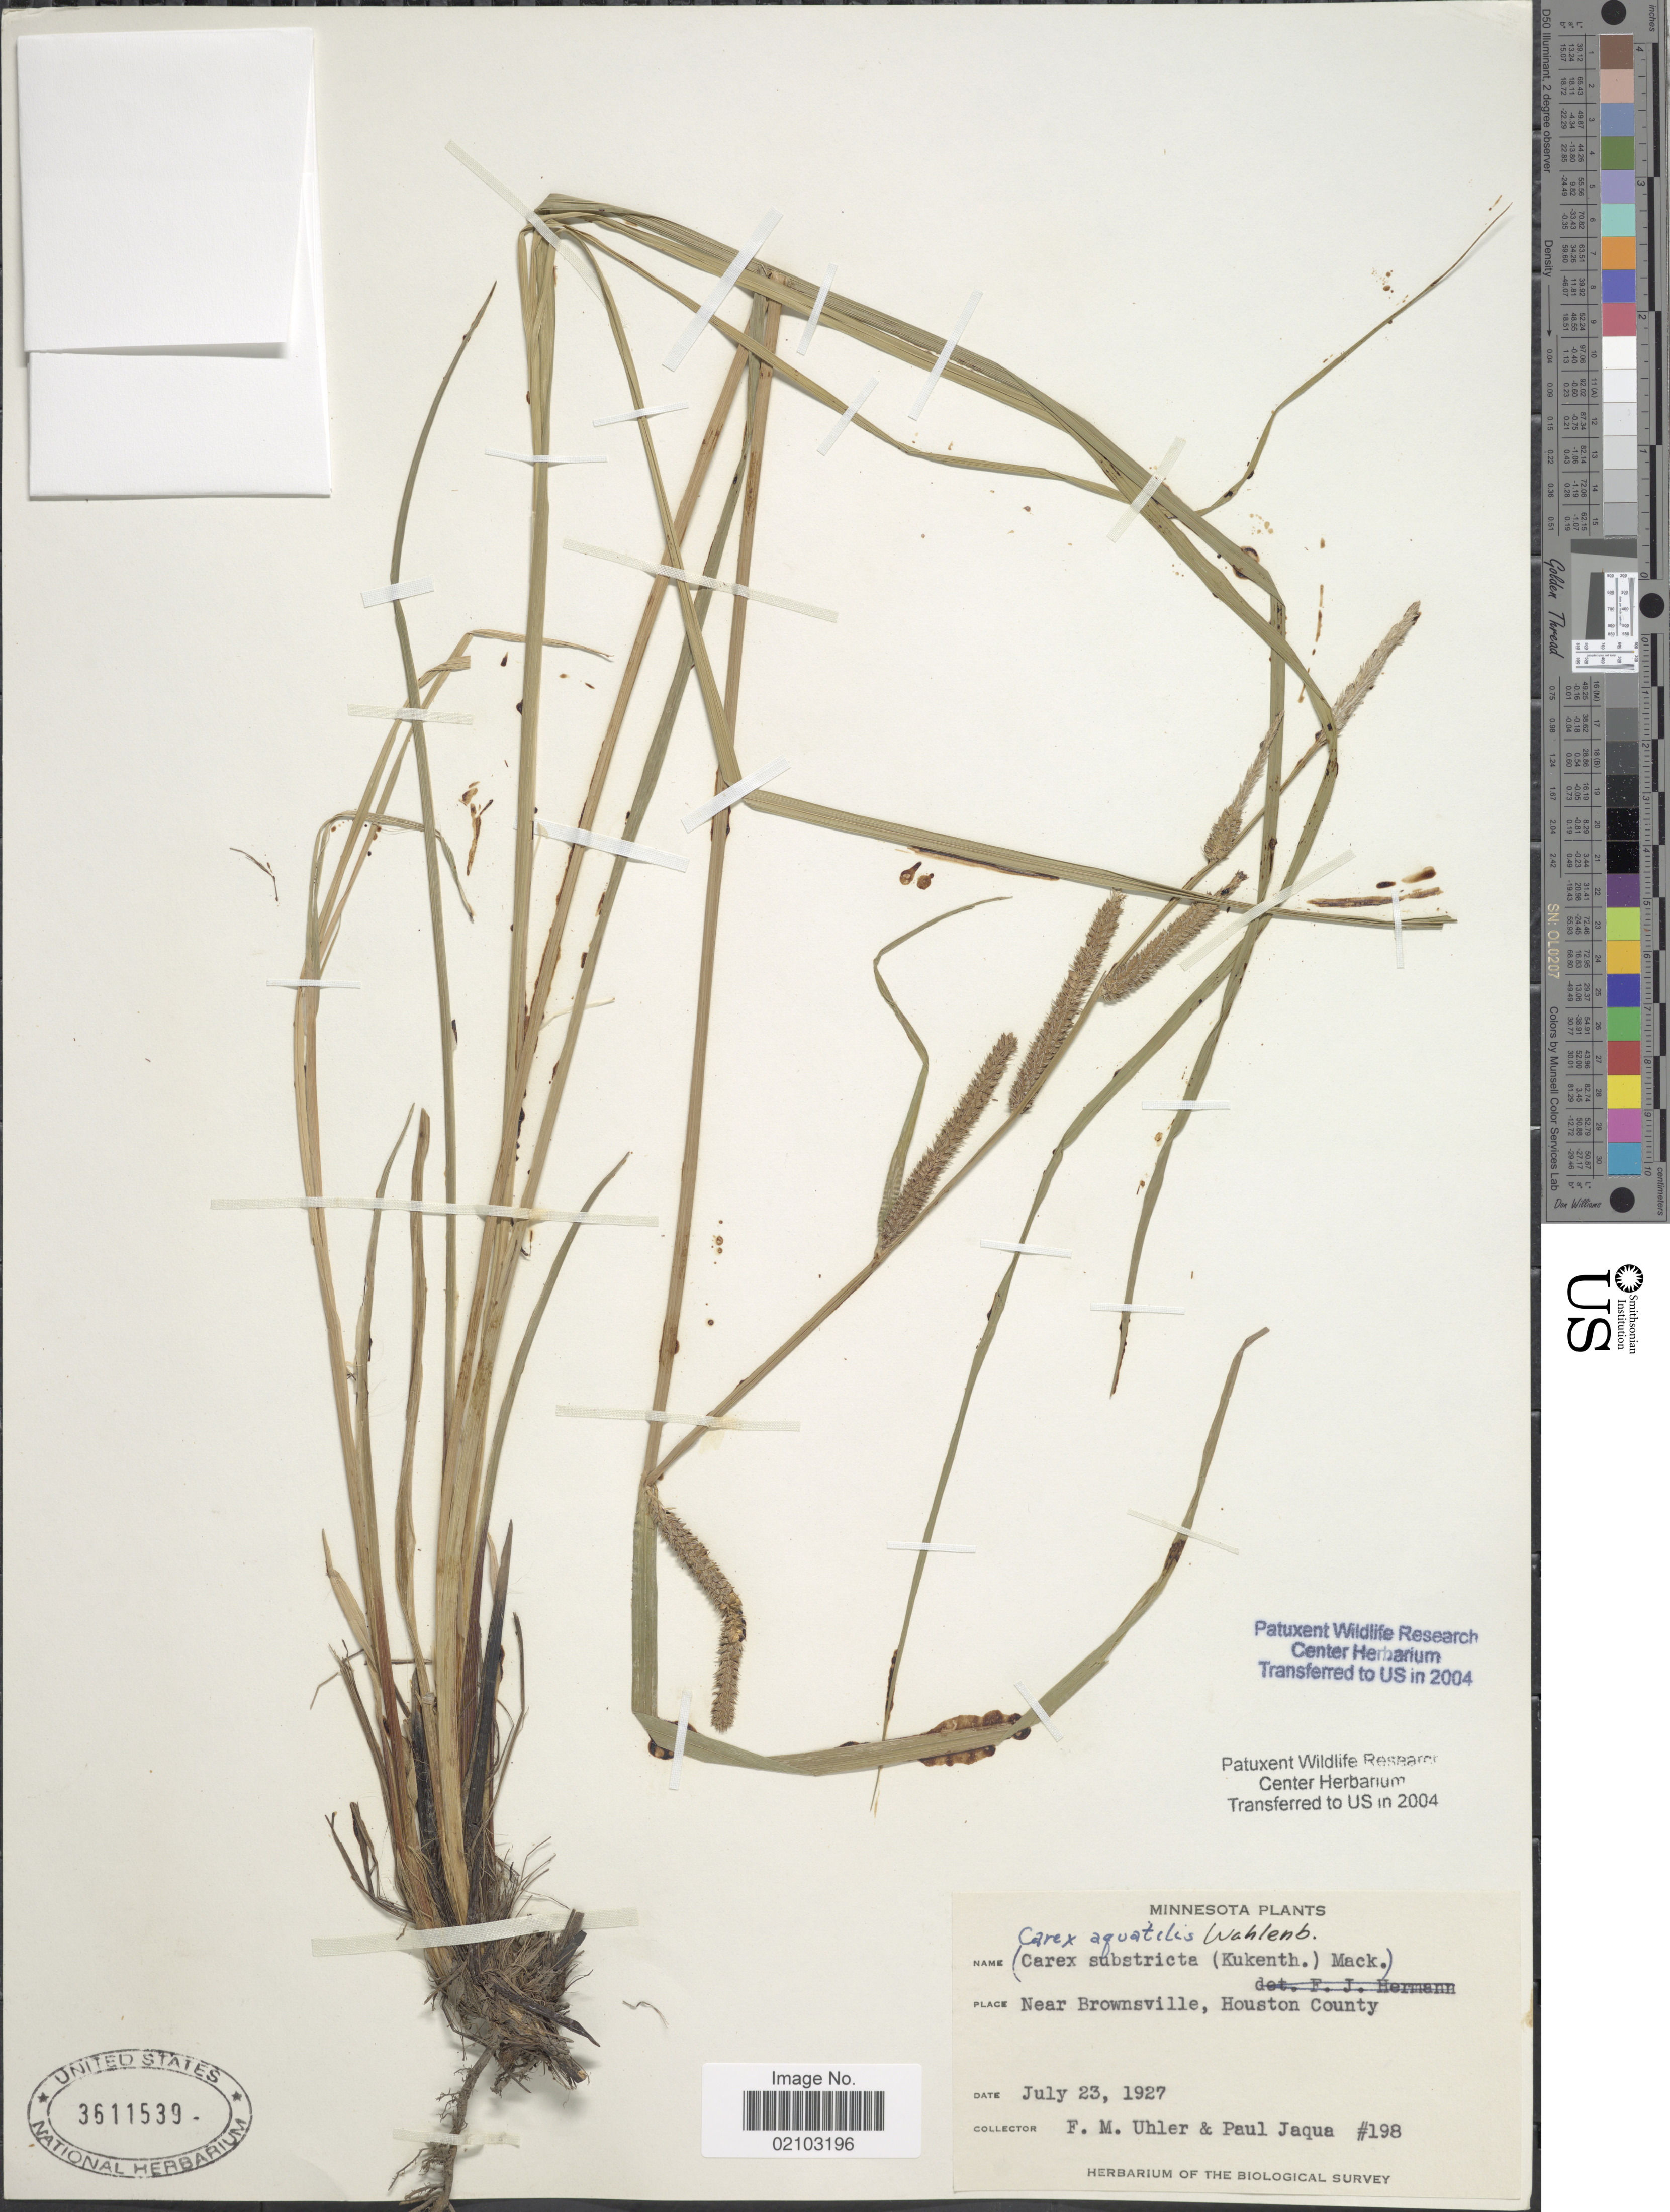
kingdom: Plantae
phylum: Tracheophyta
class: Liliopsida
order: Poales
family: Cyperaceae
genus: Carex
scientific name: Carex aquatilis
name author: Wahlenb.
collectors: F. M. Uhler & P. Jaqua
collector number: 198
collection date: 1927-07-23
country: United States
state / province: Minnesota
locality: Near Brownsville, Houston County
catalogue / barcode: US 3611539